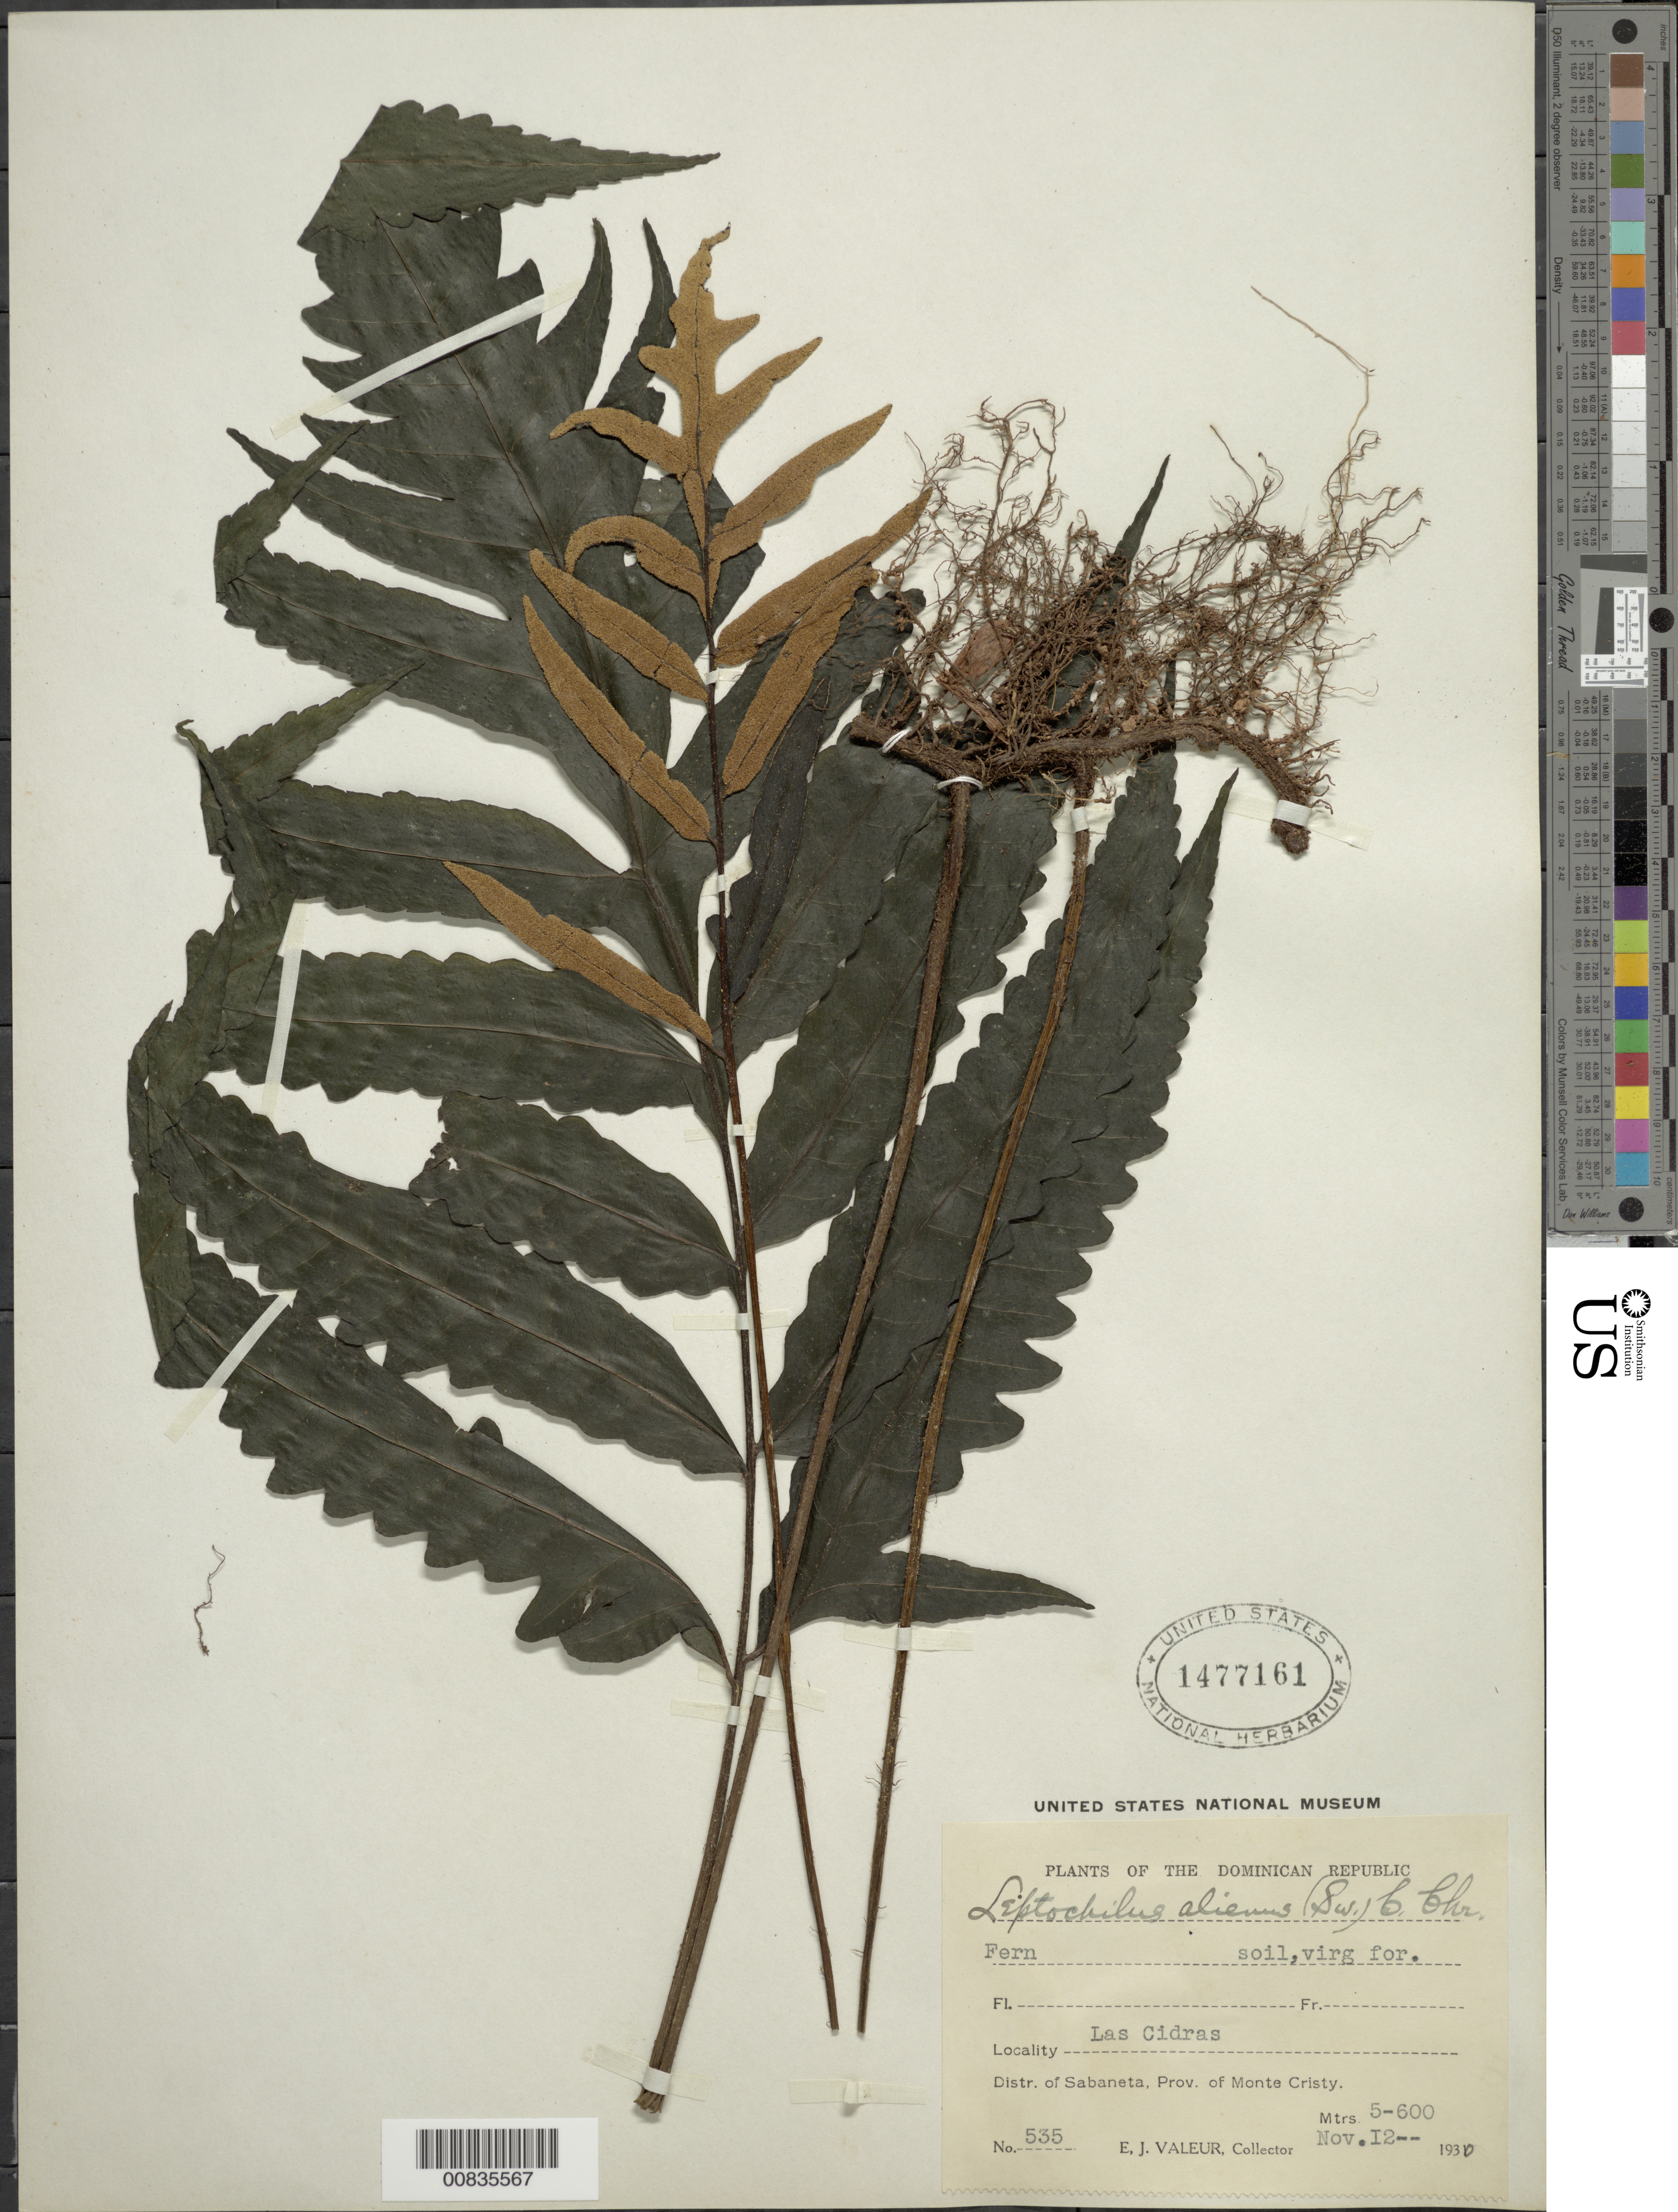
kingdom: Plantae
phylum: Tracheophyta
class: Polypodiopsida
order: Polypodiales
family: Dryopteridaceae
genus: Bolbitis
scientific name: Bolbitis aliena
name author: (Sw.) Alston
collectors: E. Valeur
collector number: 535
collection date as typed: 12 Nov 1930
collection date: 1930-11-12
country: Dominican Republic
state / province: Monte Cristi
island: Hispaniola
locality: Dist. Sabaneta, Las Cidras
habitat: Virgin forest, on soil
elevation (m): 500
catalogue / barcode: US 1477161